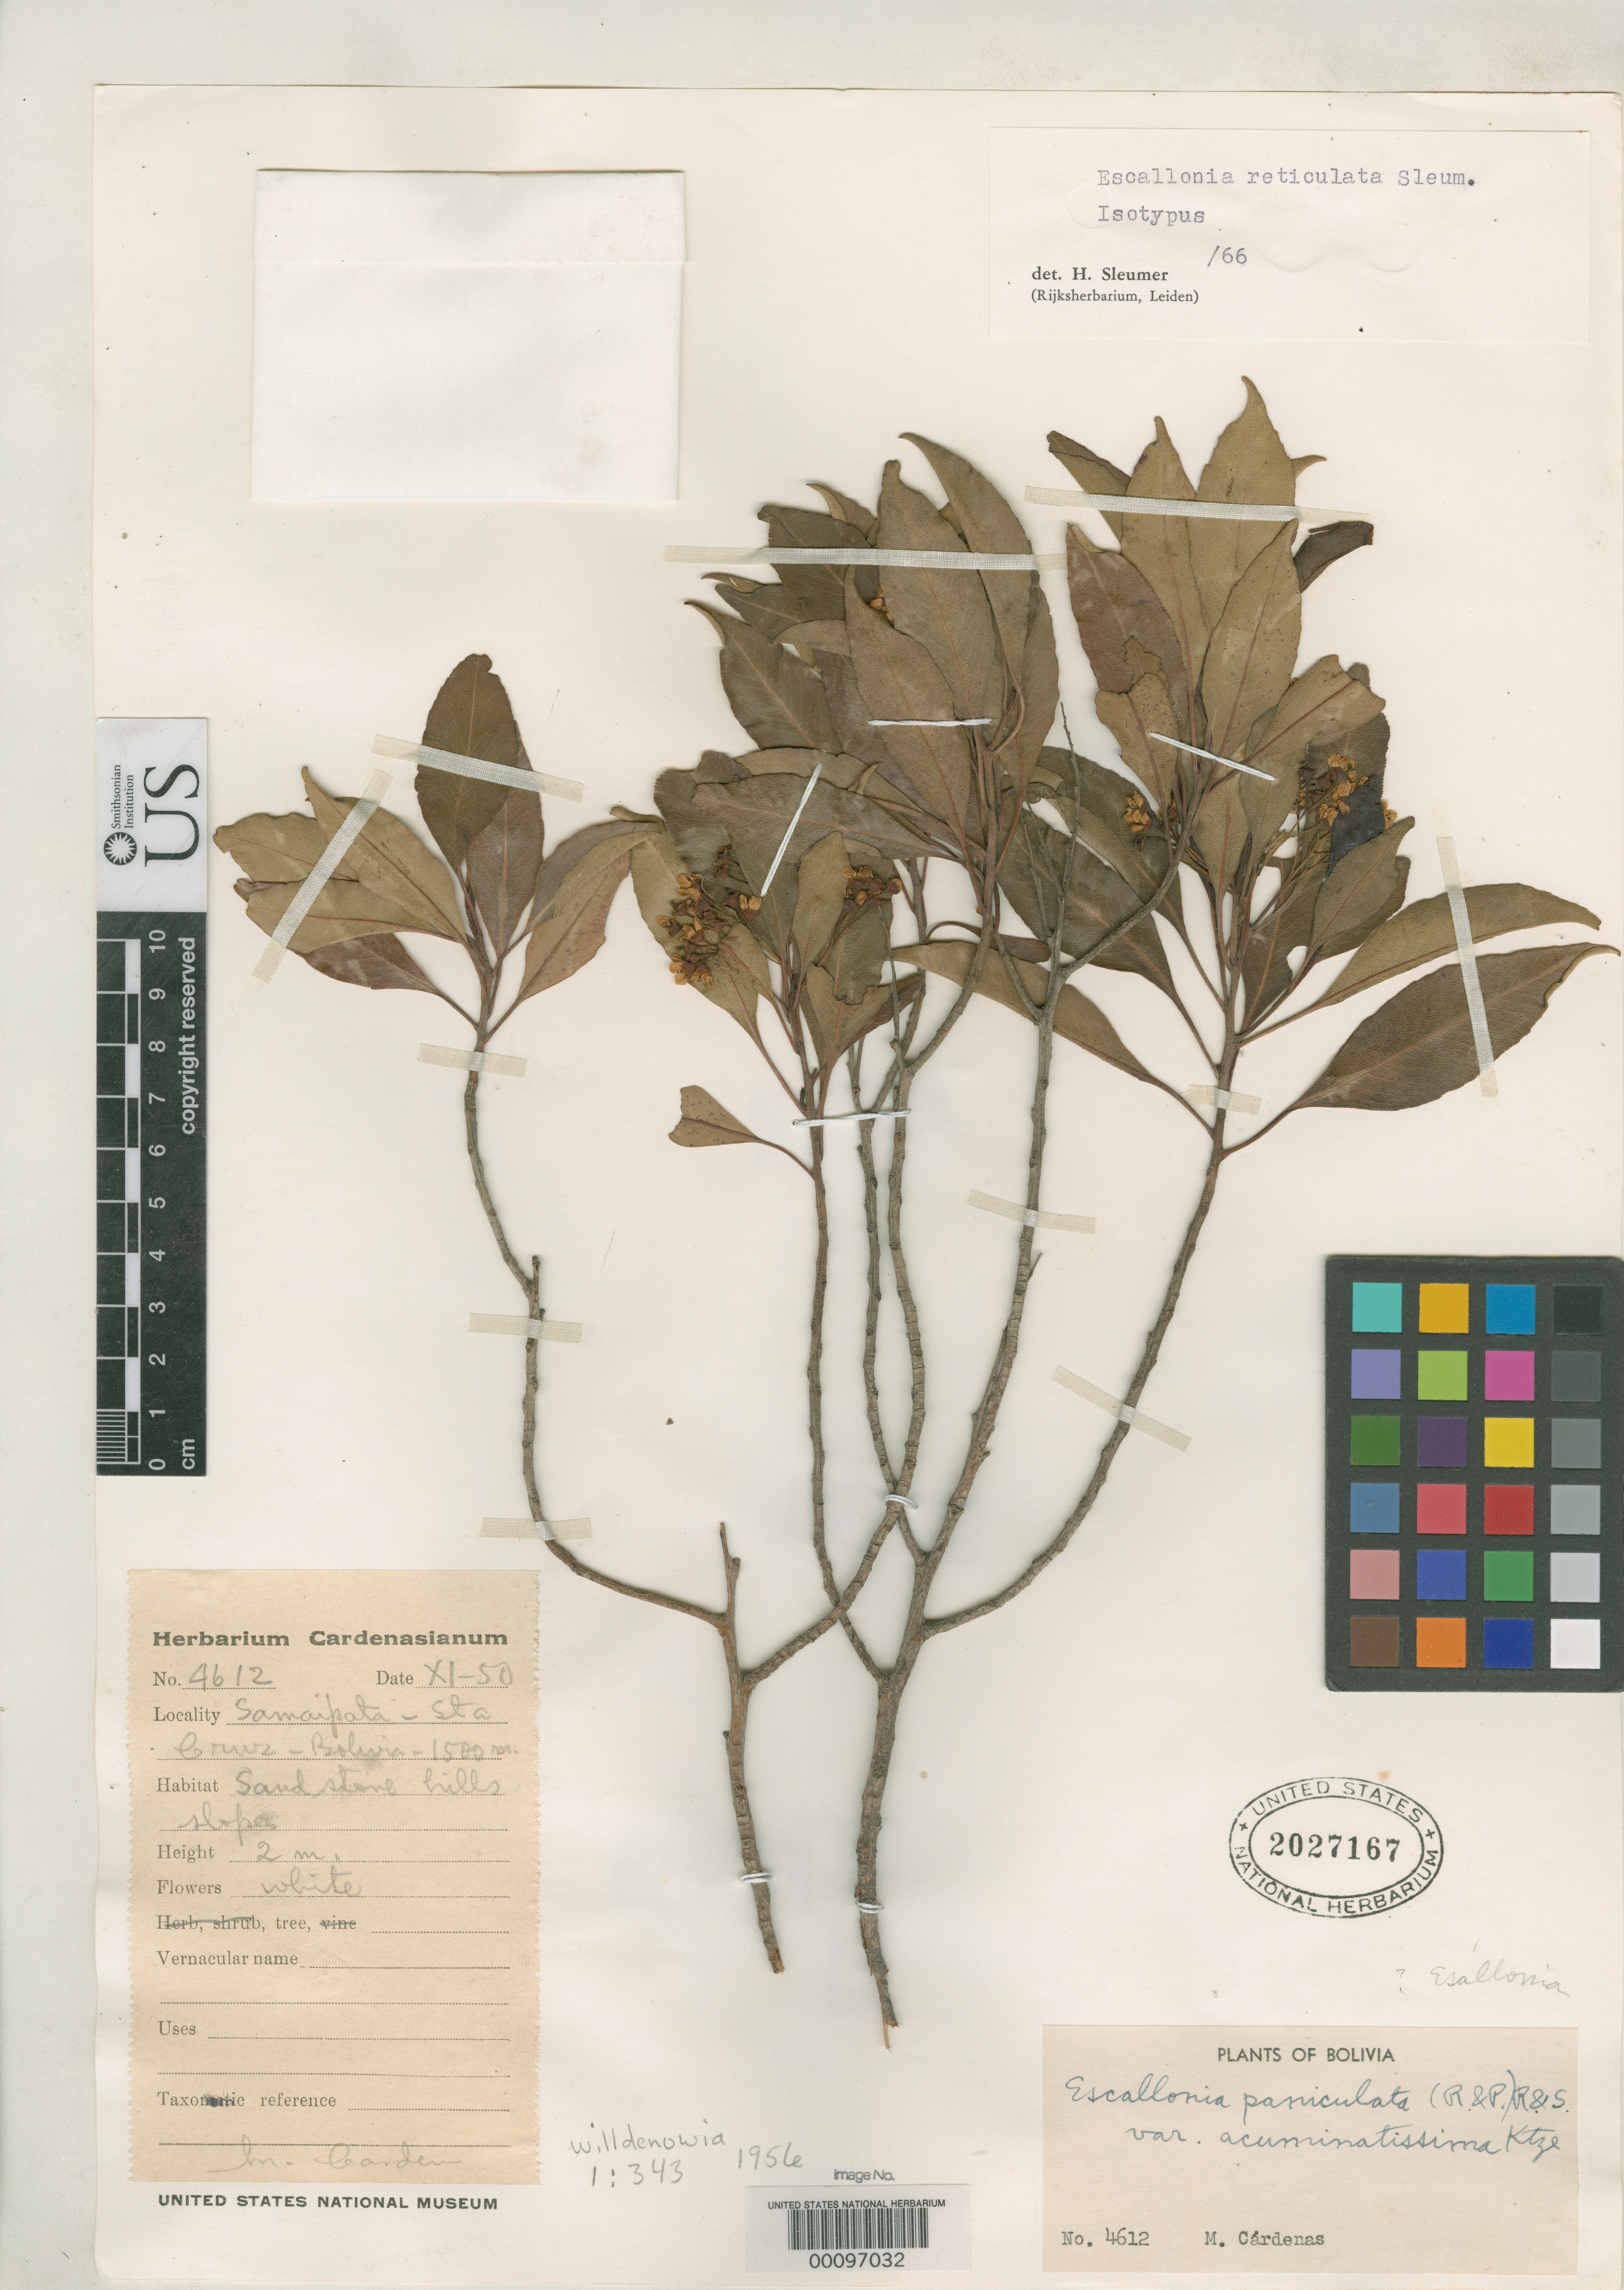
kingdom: Plantae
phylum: Tracheophyta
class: Magnoliopsida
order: Escalloniales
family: Escalloniaceae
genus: Escallonia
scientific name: Escallonia reticulata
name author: Sleumer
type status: Isotype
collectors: M. Cárdenas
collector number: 4612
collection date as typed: Nov 1950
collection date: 1950-11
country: Bolivia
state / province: Santa Cruz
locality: Samaipata.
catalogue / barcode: US 2027167